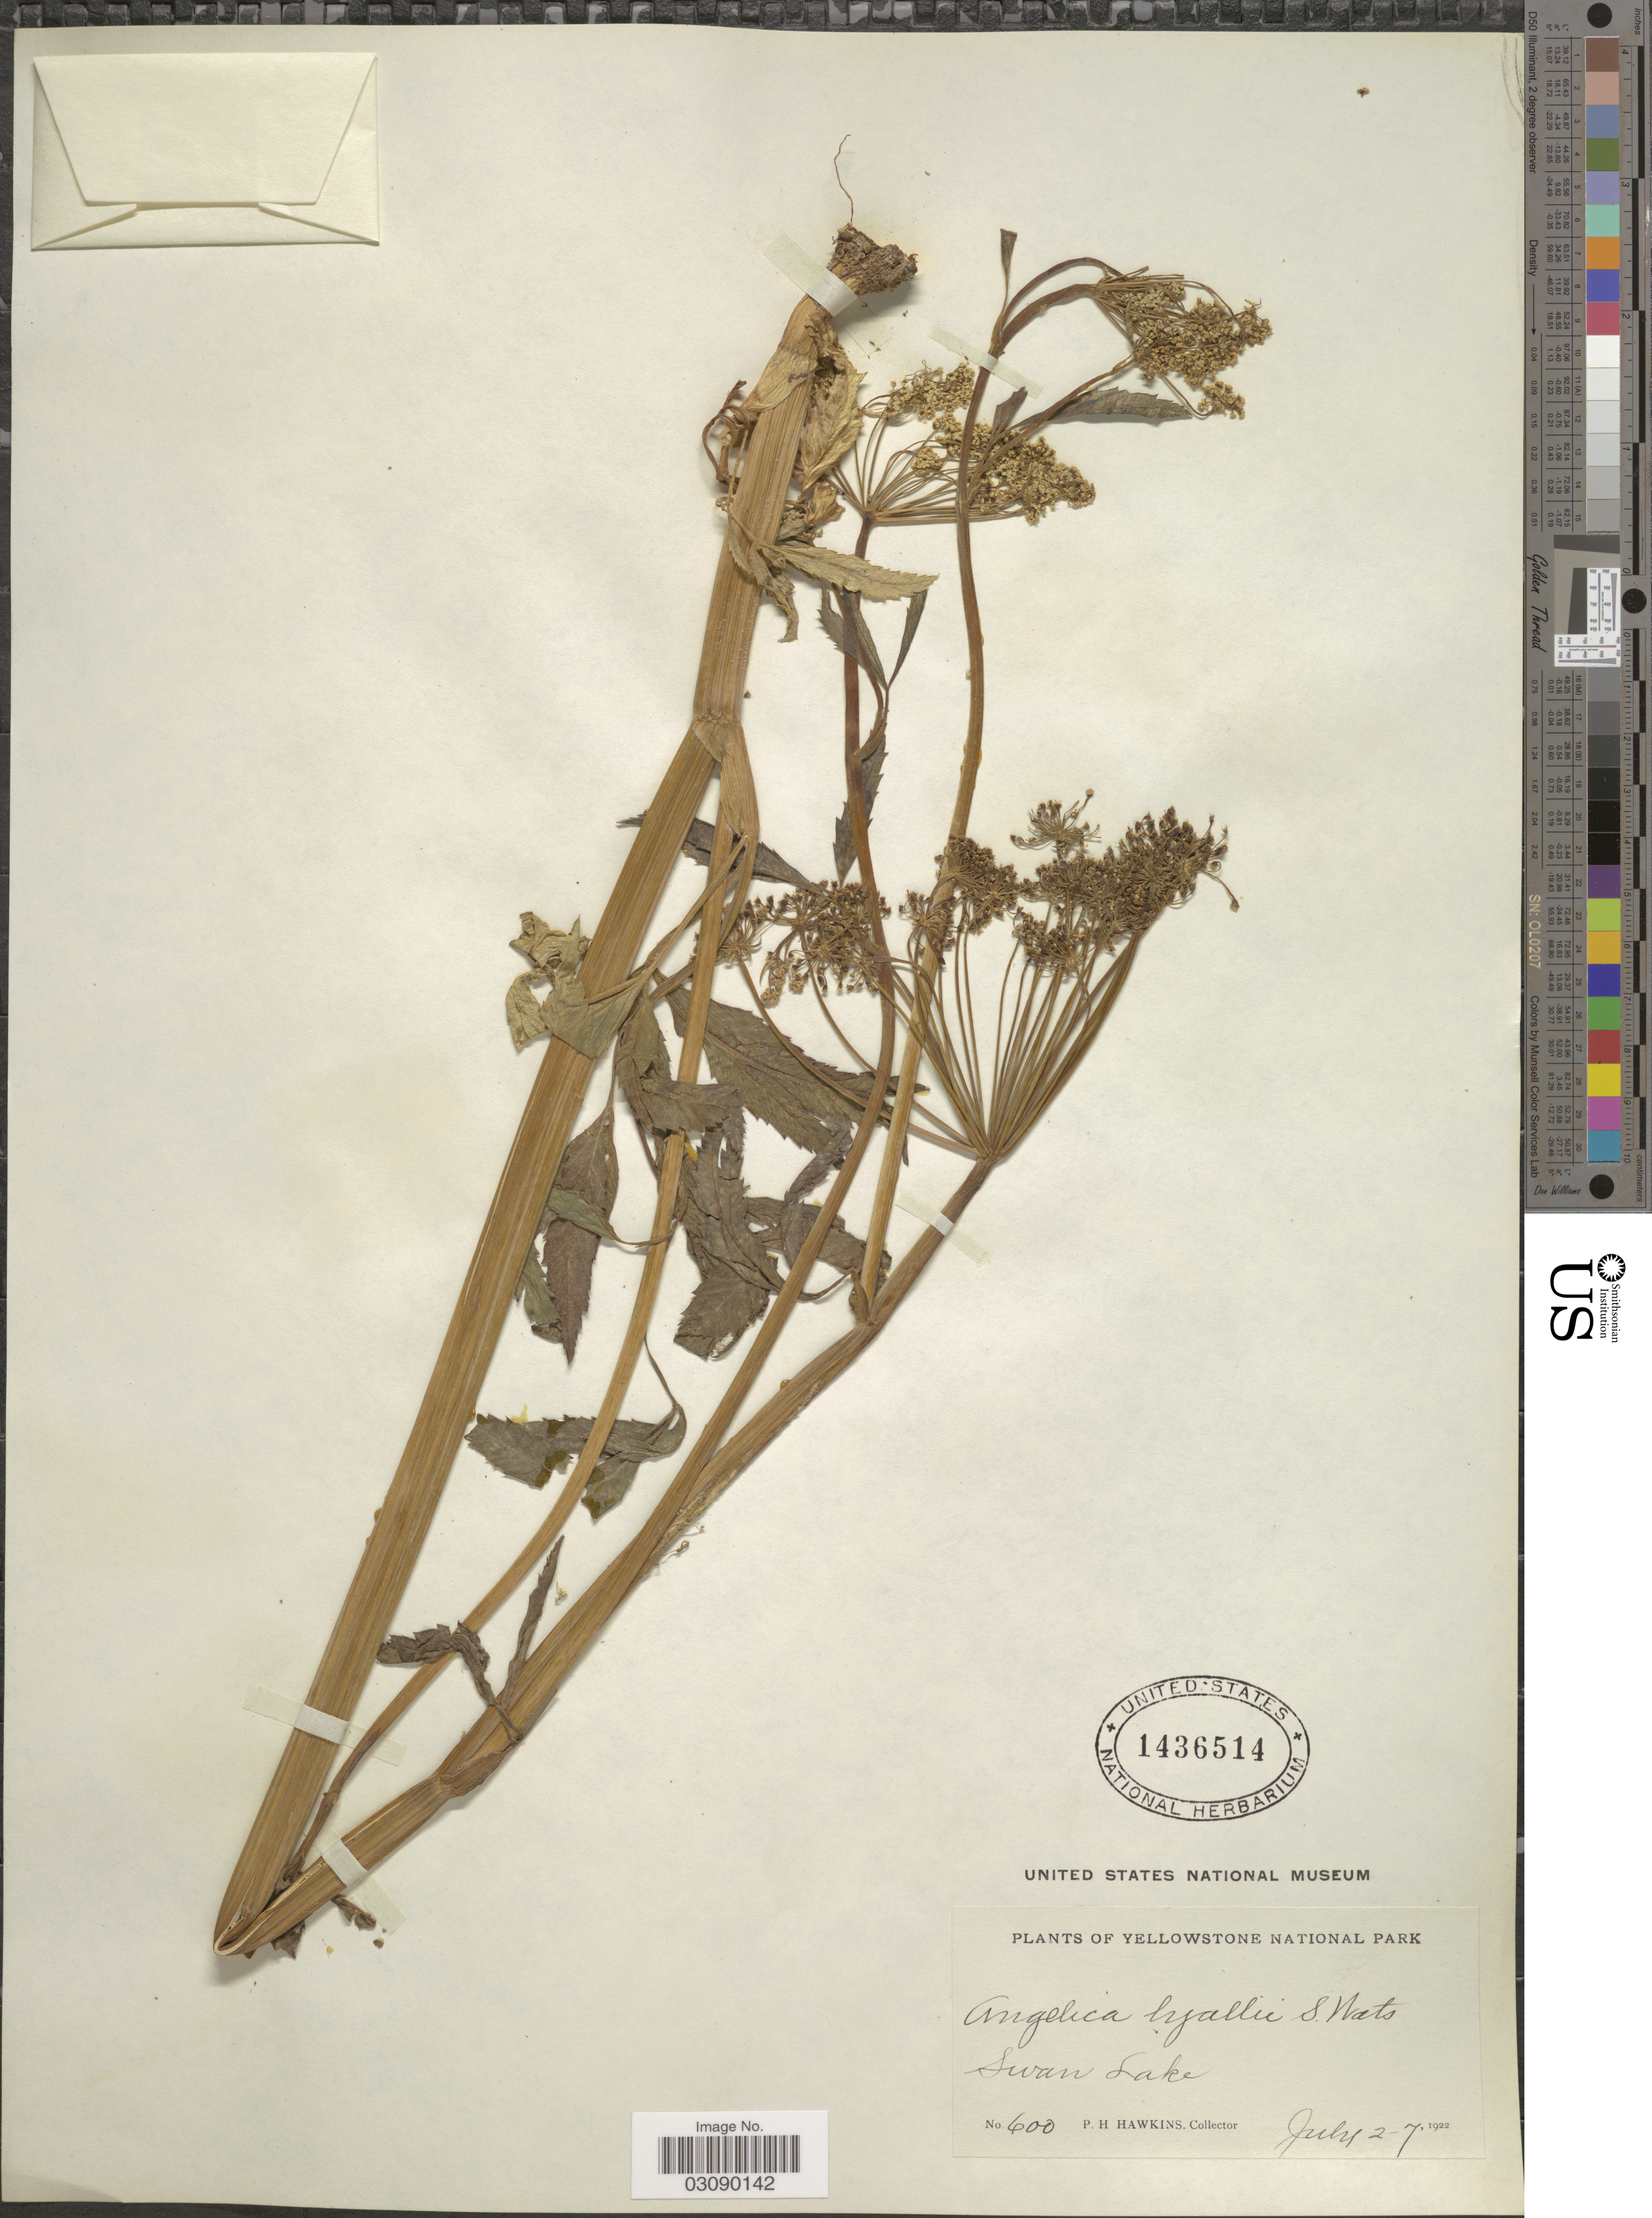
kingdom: Plantae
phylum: Tracheophyta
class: Magnoliopsida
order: Apiales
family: Apiaceae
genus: Angelica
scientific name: Angelica arguta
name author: Nutt.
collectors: P. Hawkins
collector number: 600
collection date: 1922-07-02/1922-07-07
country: United States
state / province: Wyoming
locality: Yellowstone National Park. Swan Lake.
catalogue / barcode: US 1436514